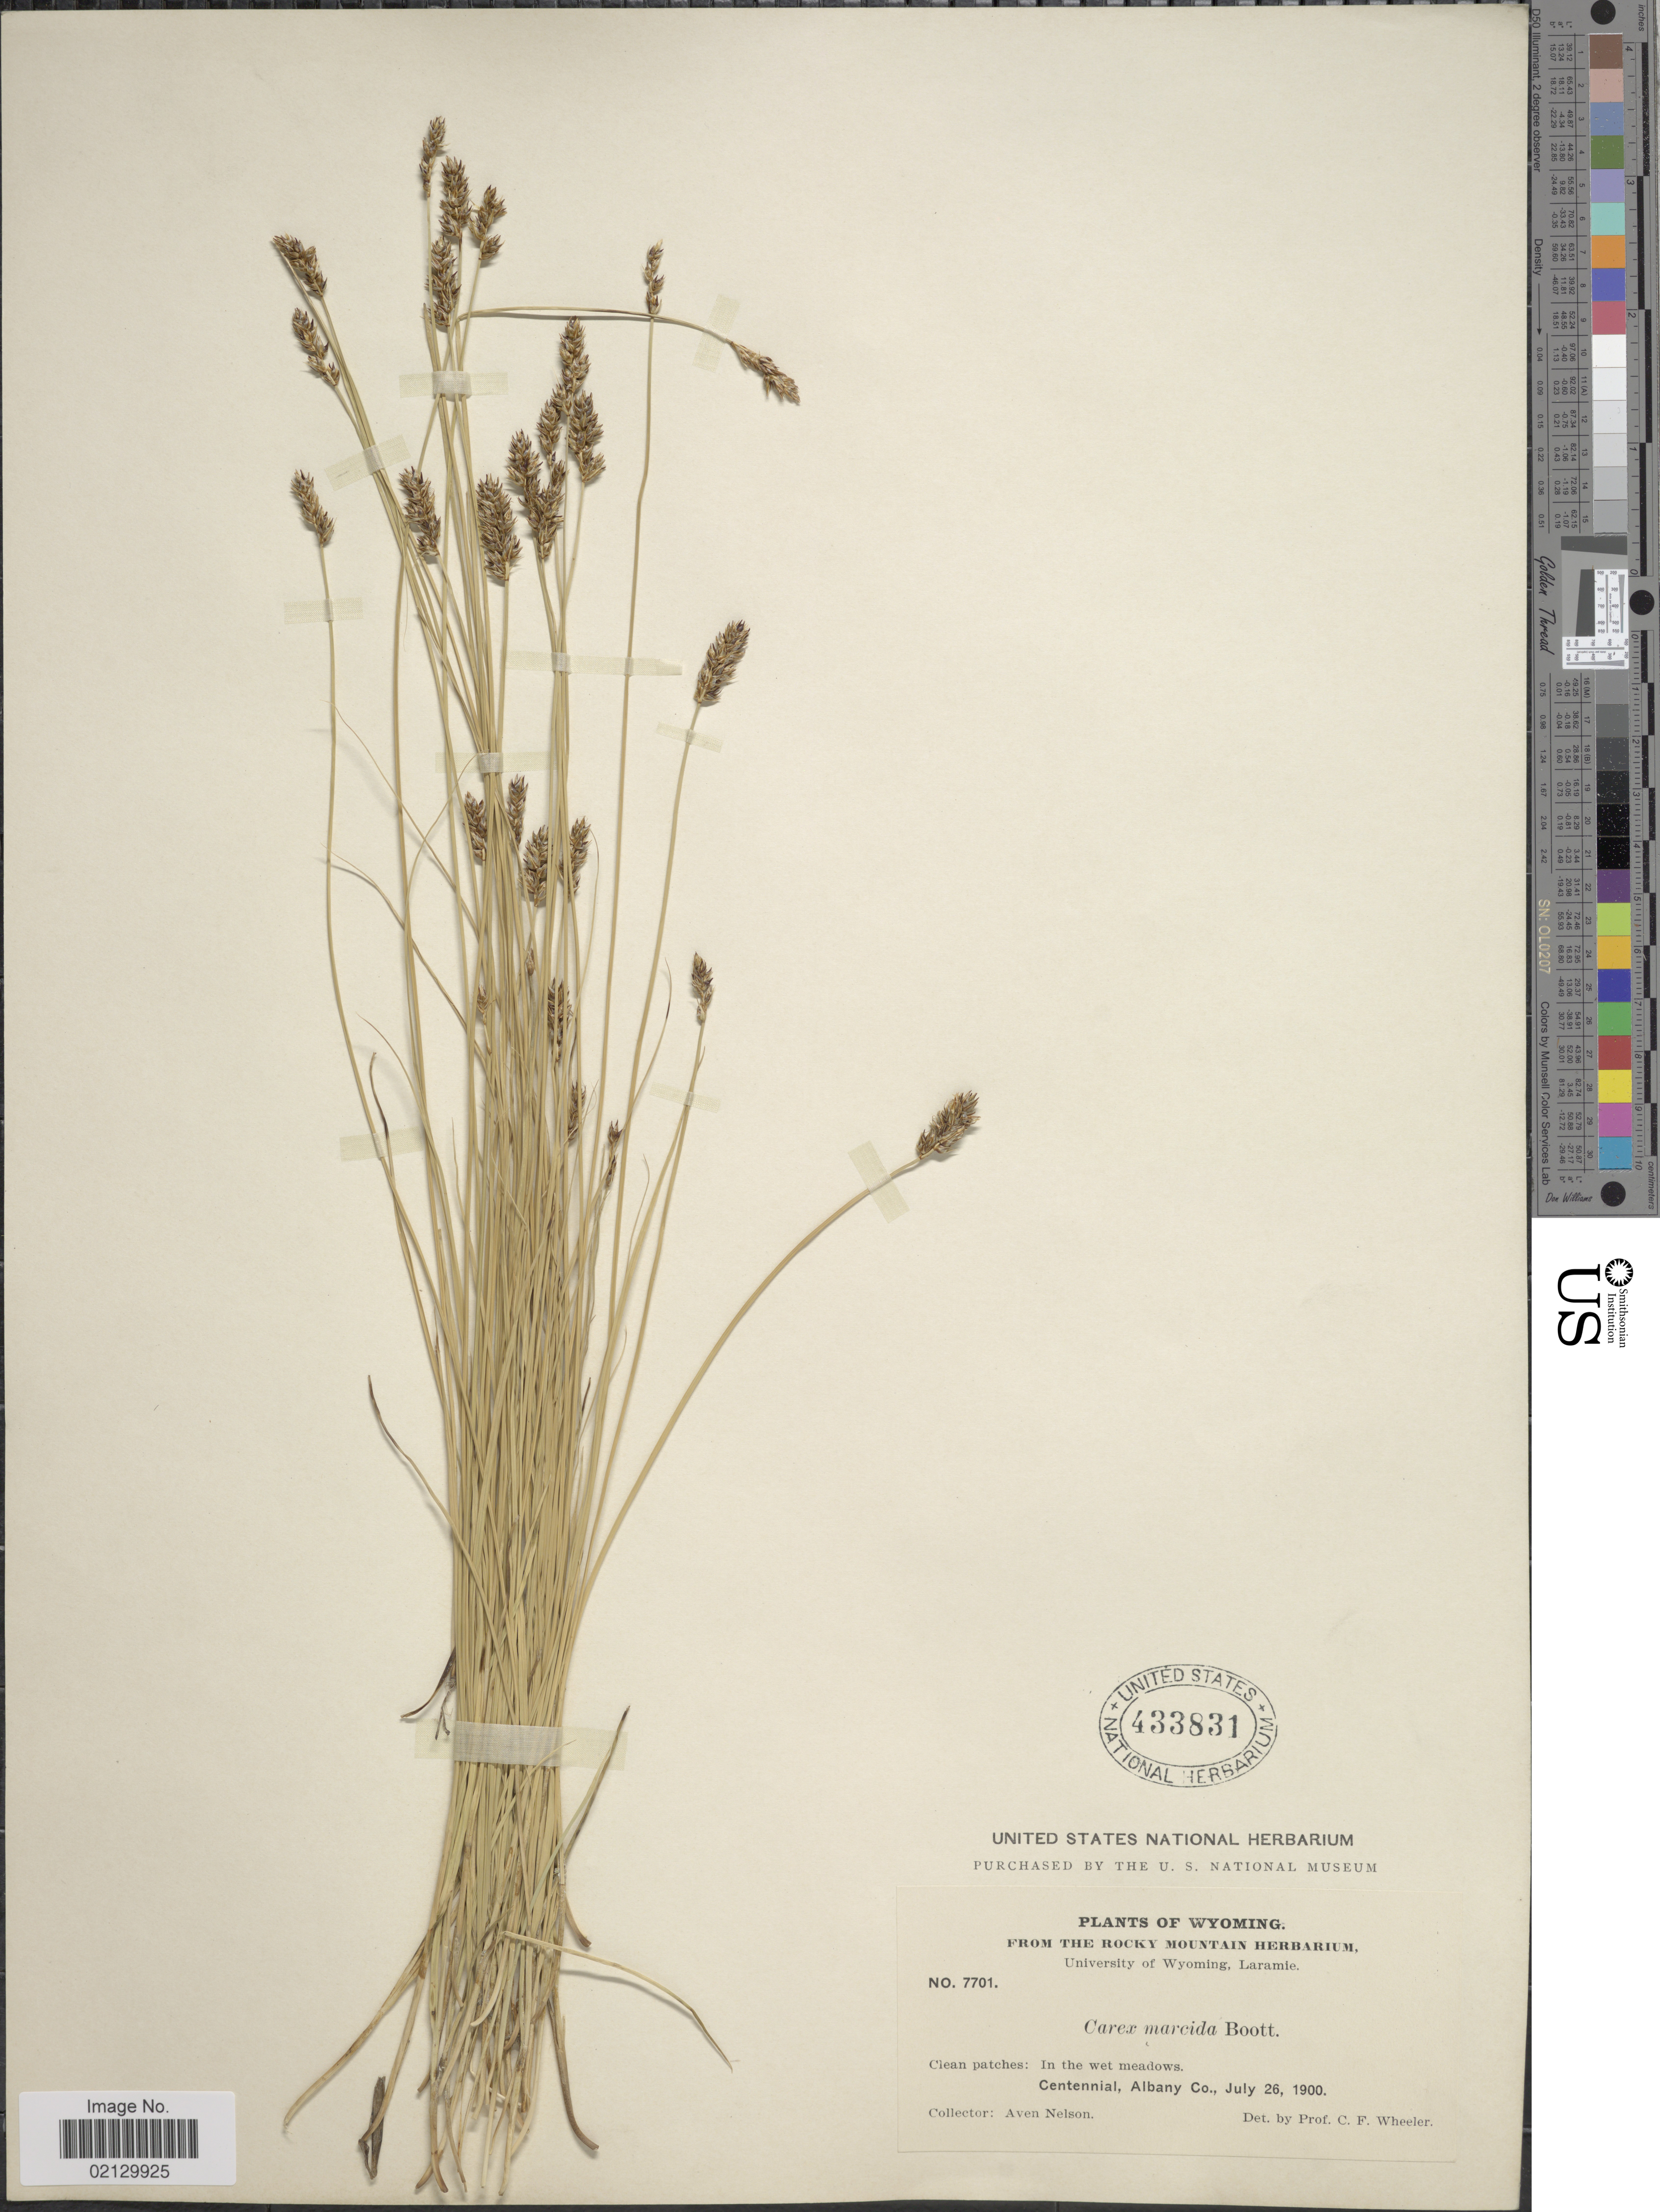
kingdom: Plantae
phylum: Tracheophyta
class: Liliopsida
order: Poales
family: Cyperaceae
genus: Carex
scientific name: Carex praegracilis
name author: W. Boott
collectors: A. Nelson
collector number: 7701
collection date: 1900-07-26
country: United States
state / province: Wyoming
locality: Clean patches: In the wet meadows, Centennial, Albany Co.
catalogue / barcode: US 433831